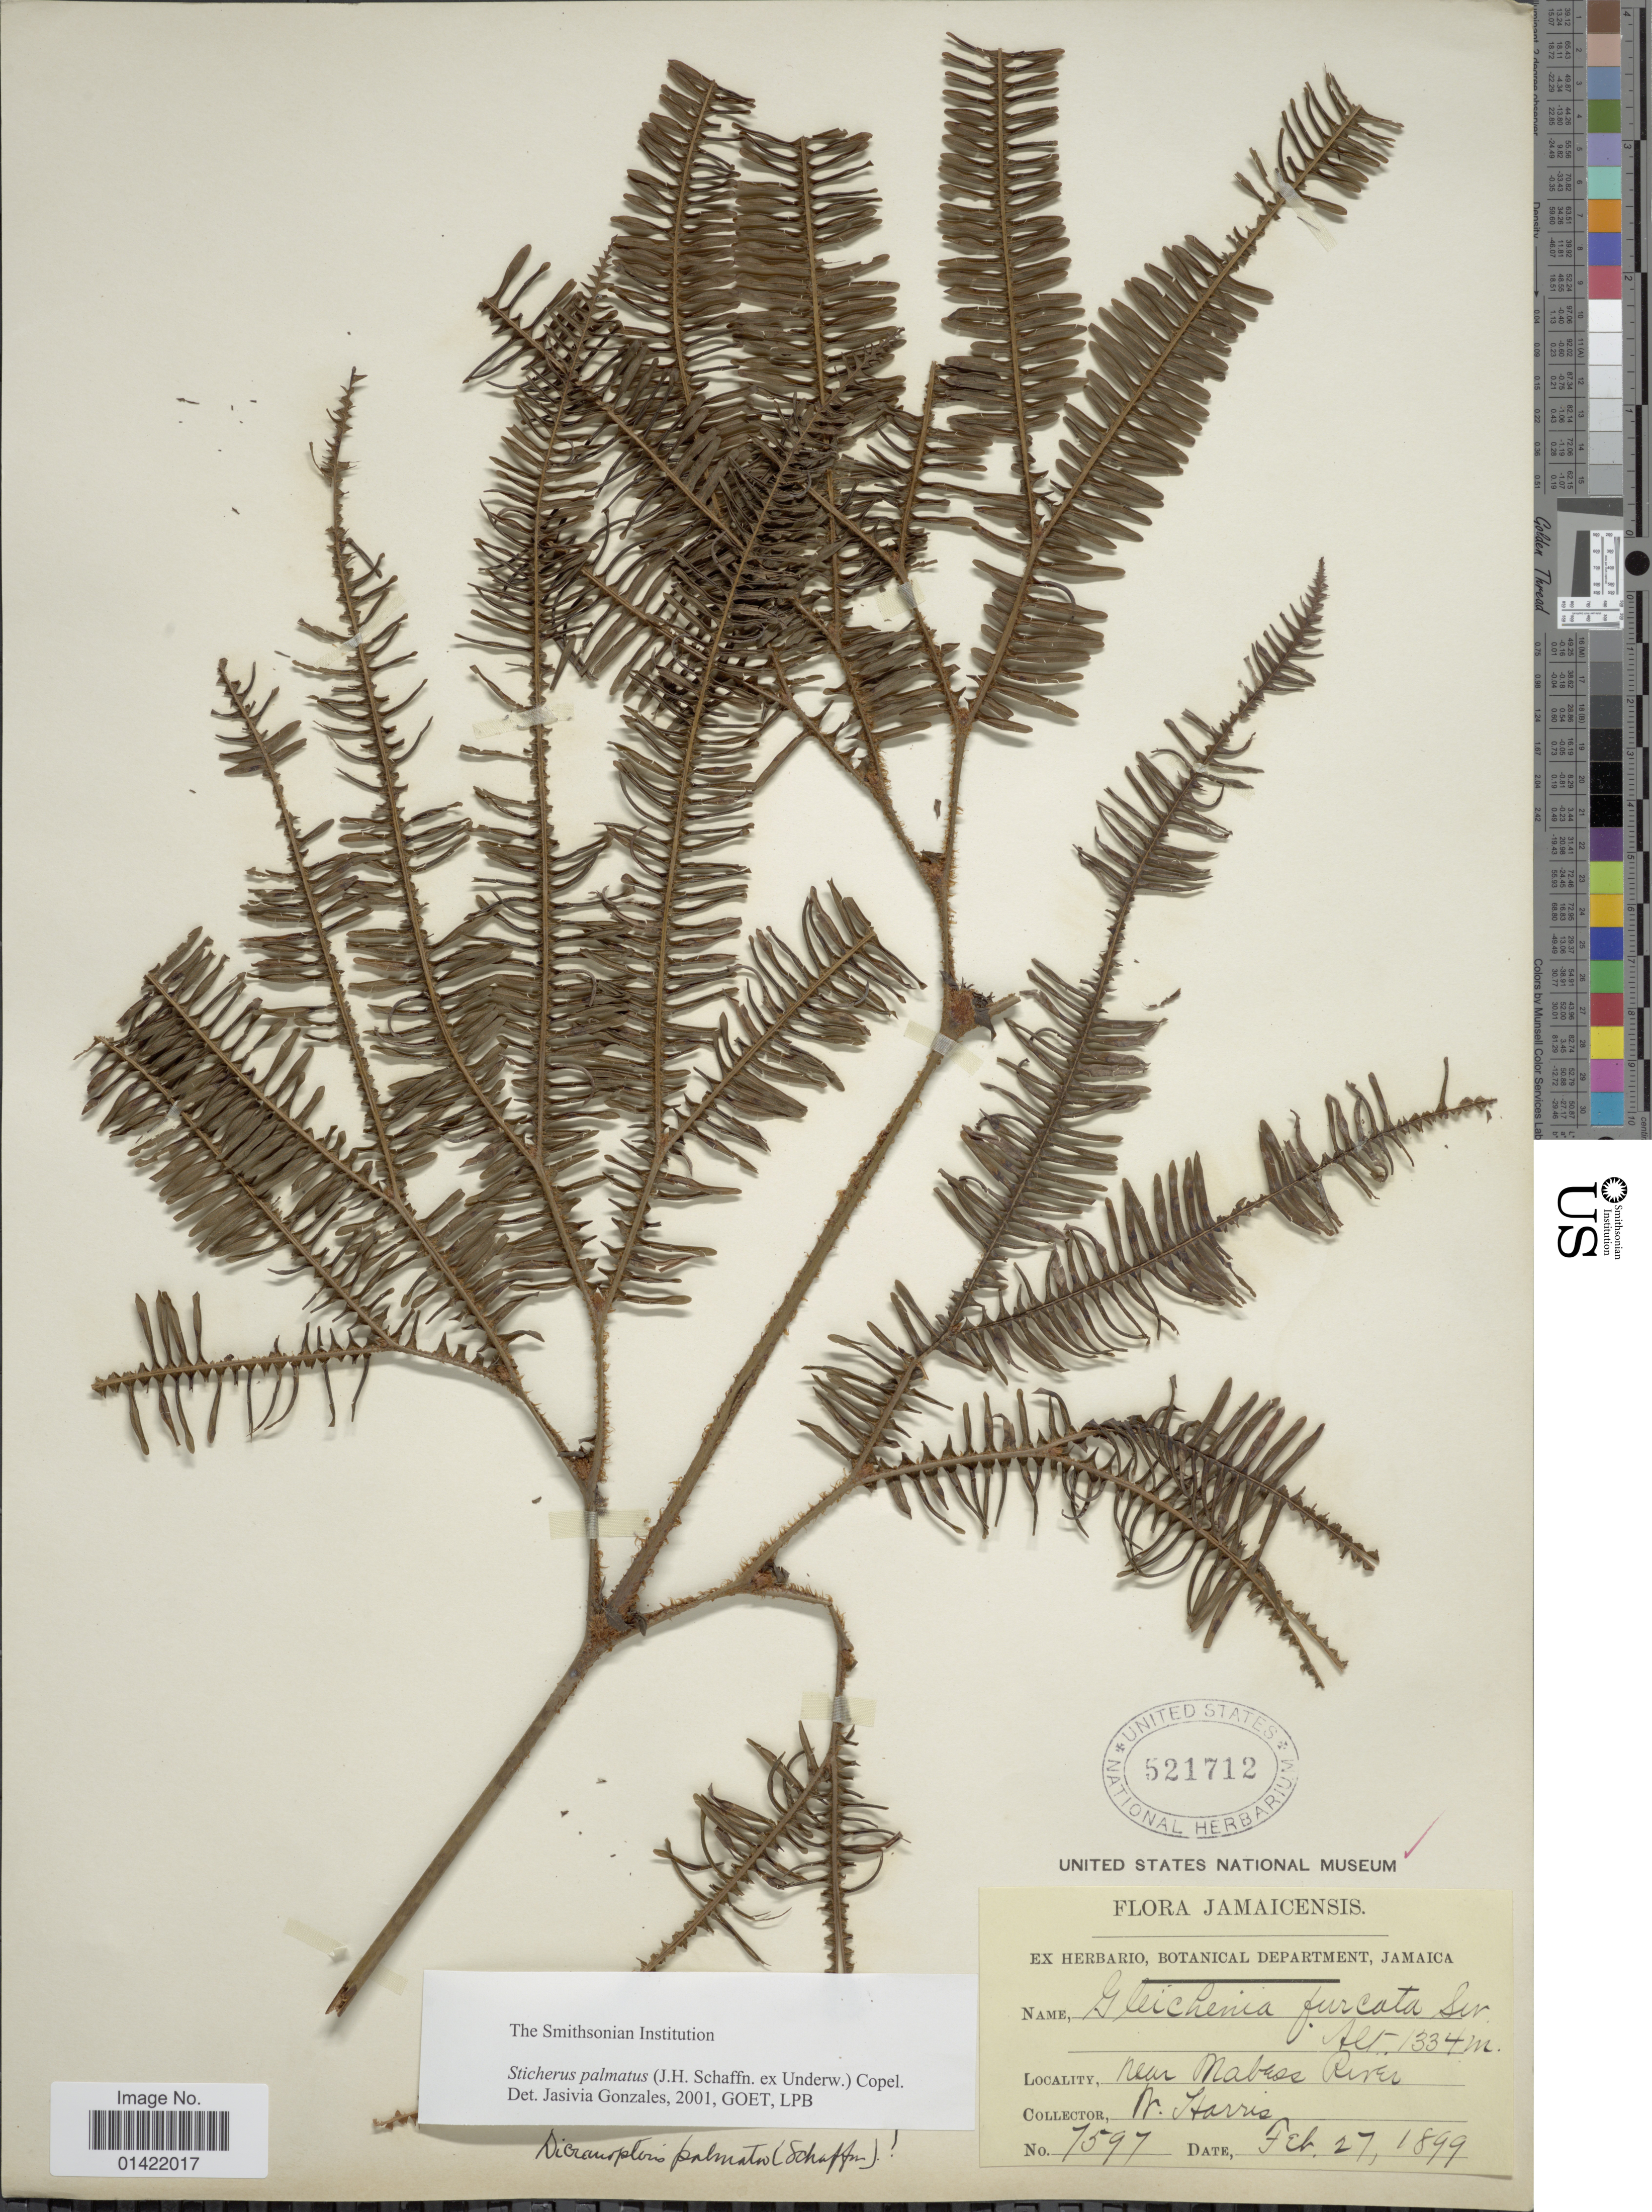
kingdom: Plantae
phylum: Tracheophyta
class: Polypodiopsida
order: Gleicheniales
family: Gleicheniaceae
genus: Sticherus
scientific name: Sticherus furcatus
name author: (L.) Ching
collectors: N. Harris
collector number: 7597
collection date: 1899-02-27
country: Jamaica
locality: Near Mabass River.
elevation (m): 1334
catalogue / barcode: US 521712